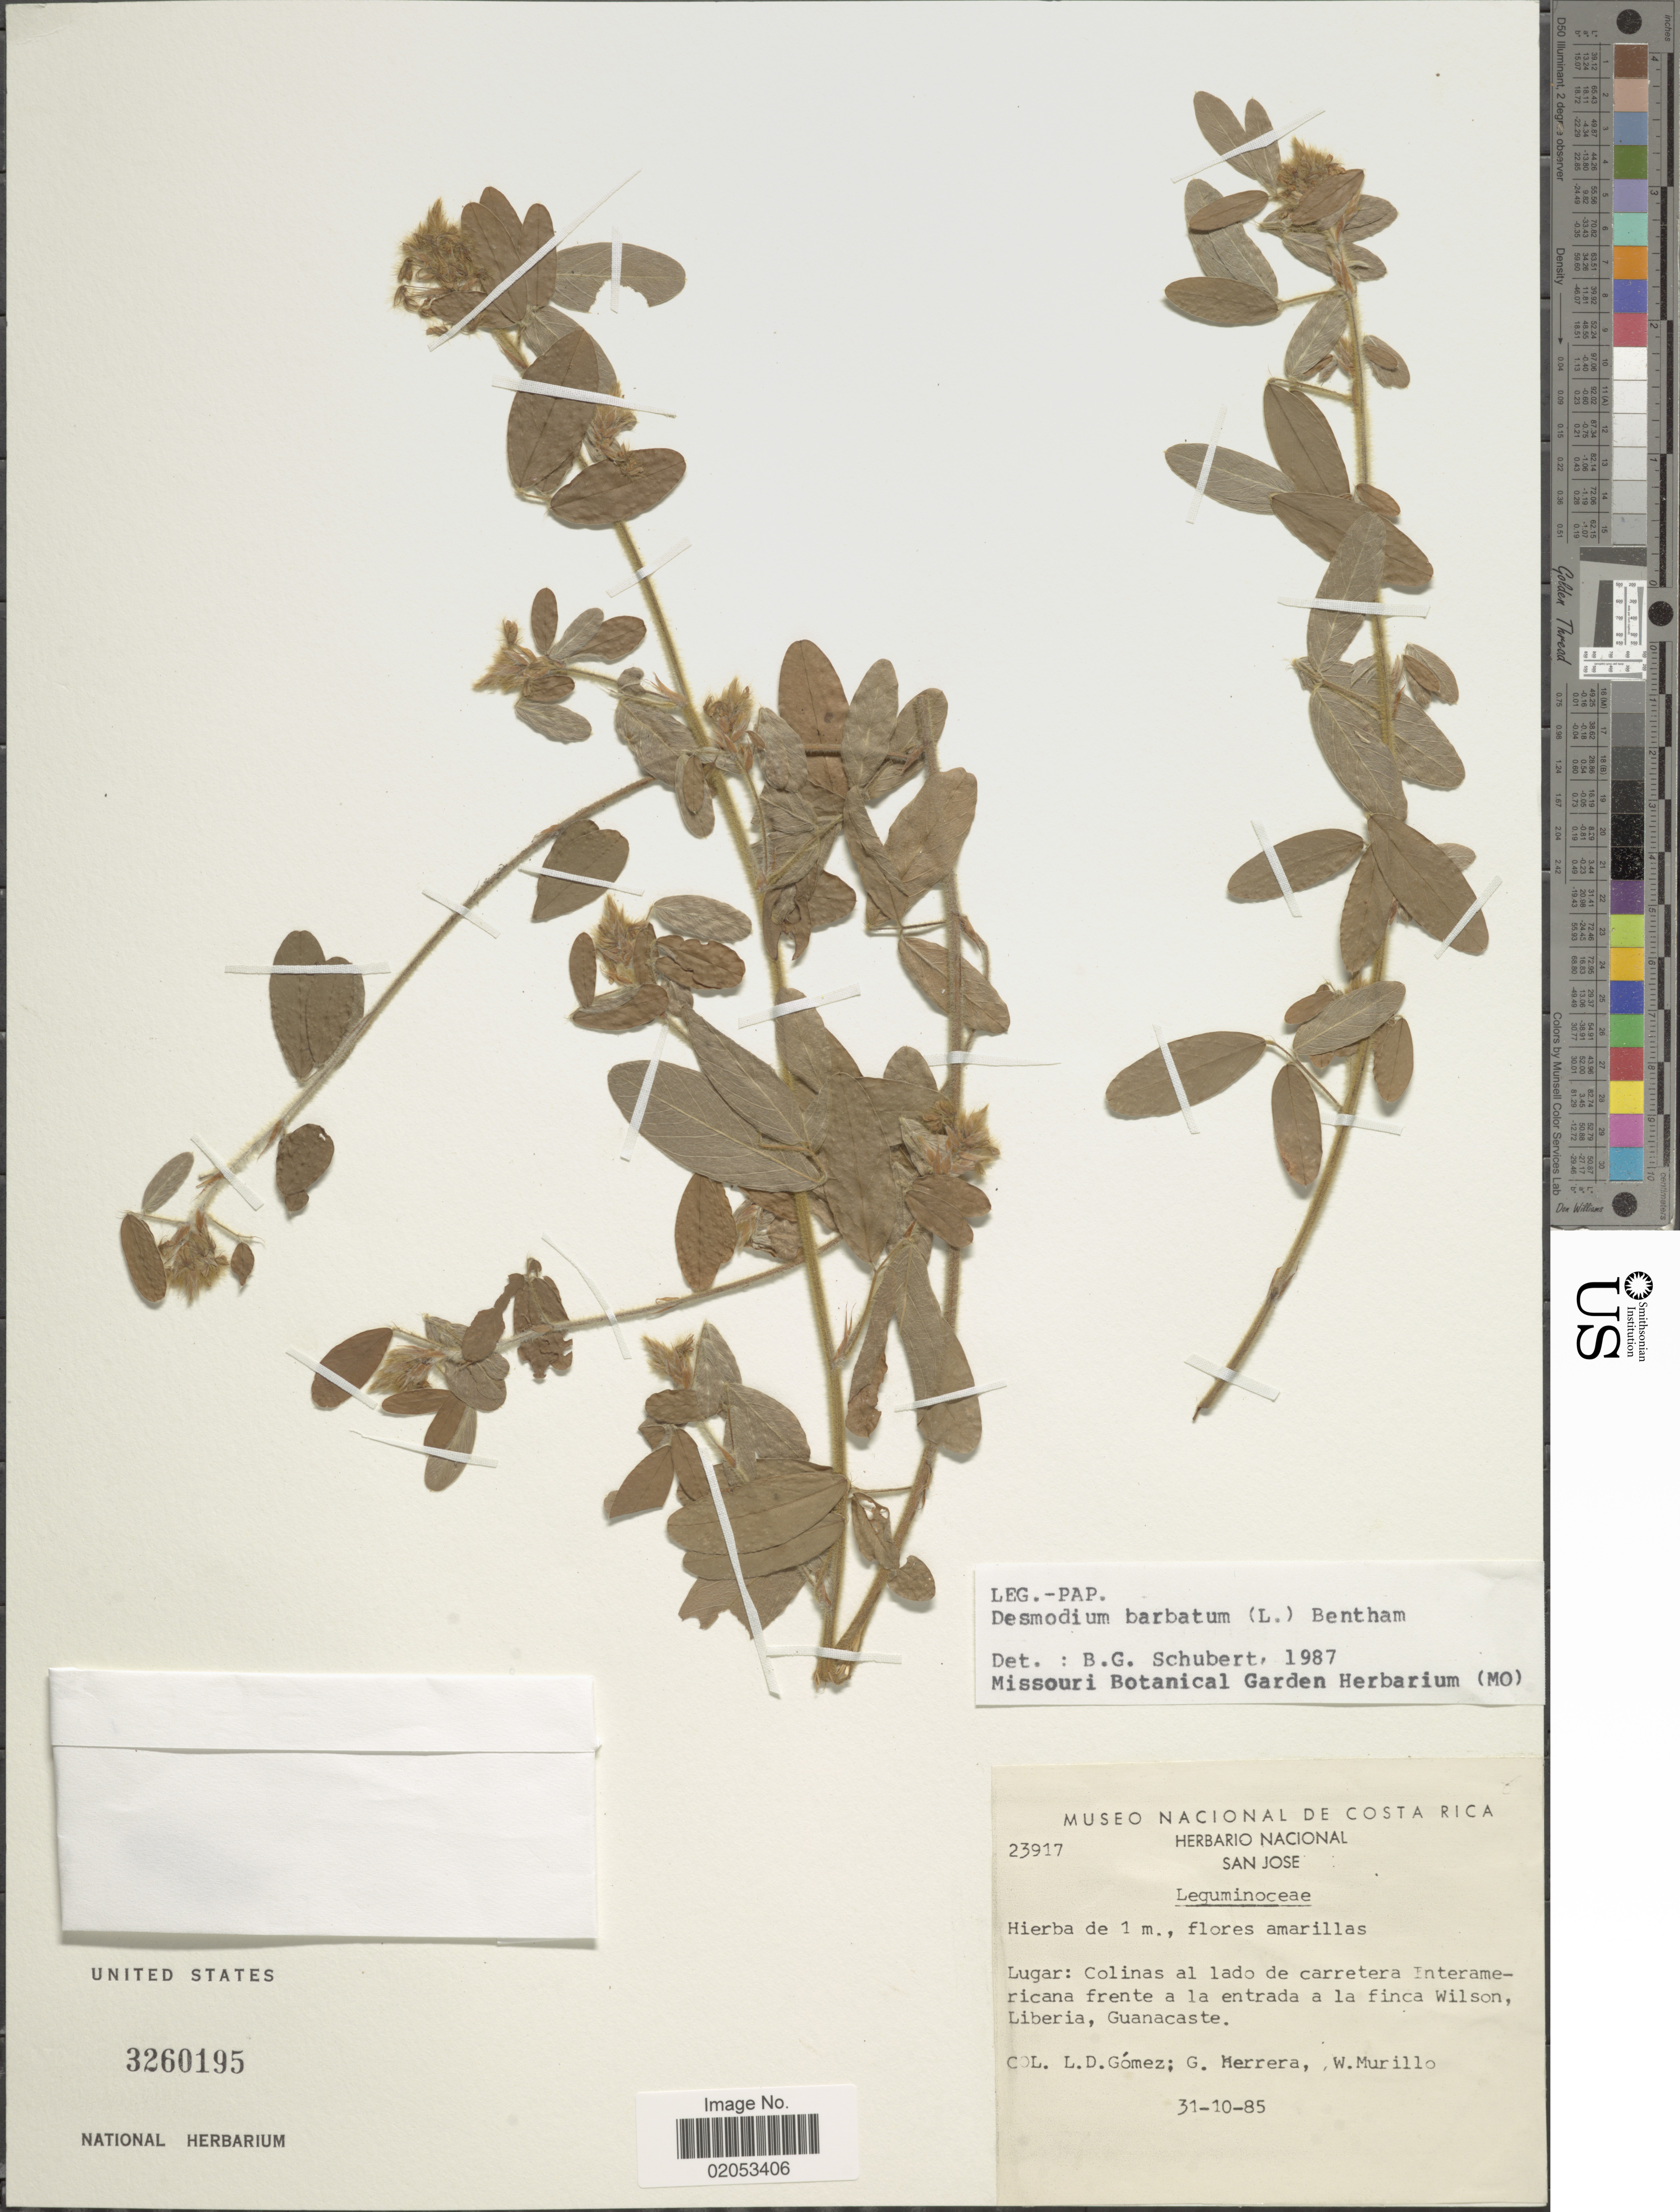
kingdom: Plantae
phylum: Tracheophyta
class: Magnoliopsida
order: Fabales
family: Fabaceae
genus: Grona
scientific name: Grona barbata var. barbata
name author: (L.) H. Ohashi & K. Ohashi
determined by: Strong, Mark T., (BOT), Smithsonian Institution - National Museum of Natural History (UNITED STATES)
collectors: L. D. Gómez, G. Herrera & W. Murillo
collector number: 23917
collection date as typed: Transcribed d/m/y: 31/10/85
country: Costa Rica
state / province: Guanacaste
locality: Lugar: Colinas al lado de carretera Interamericana frente a la entrada a la finca Wilson, Liberia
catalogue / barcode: US 3260195